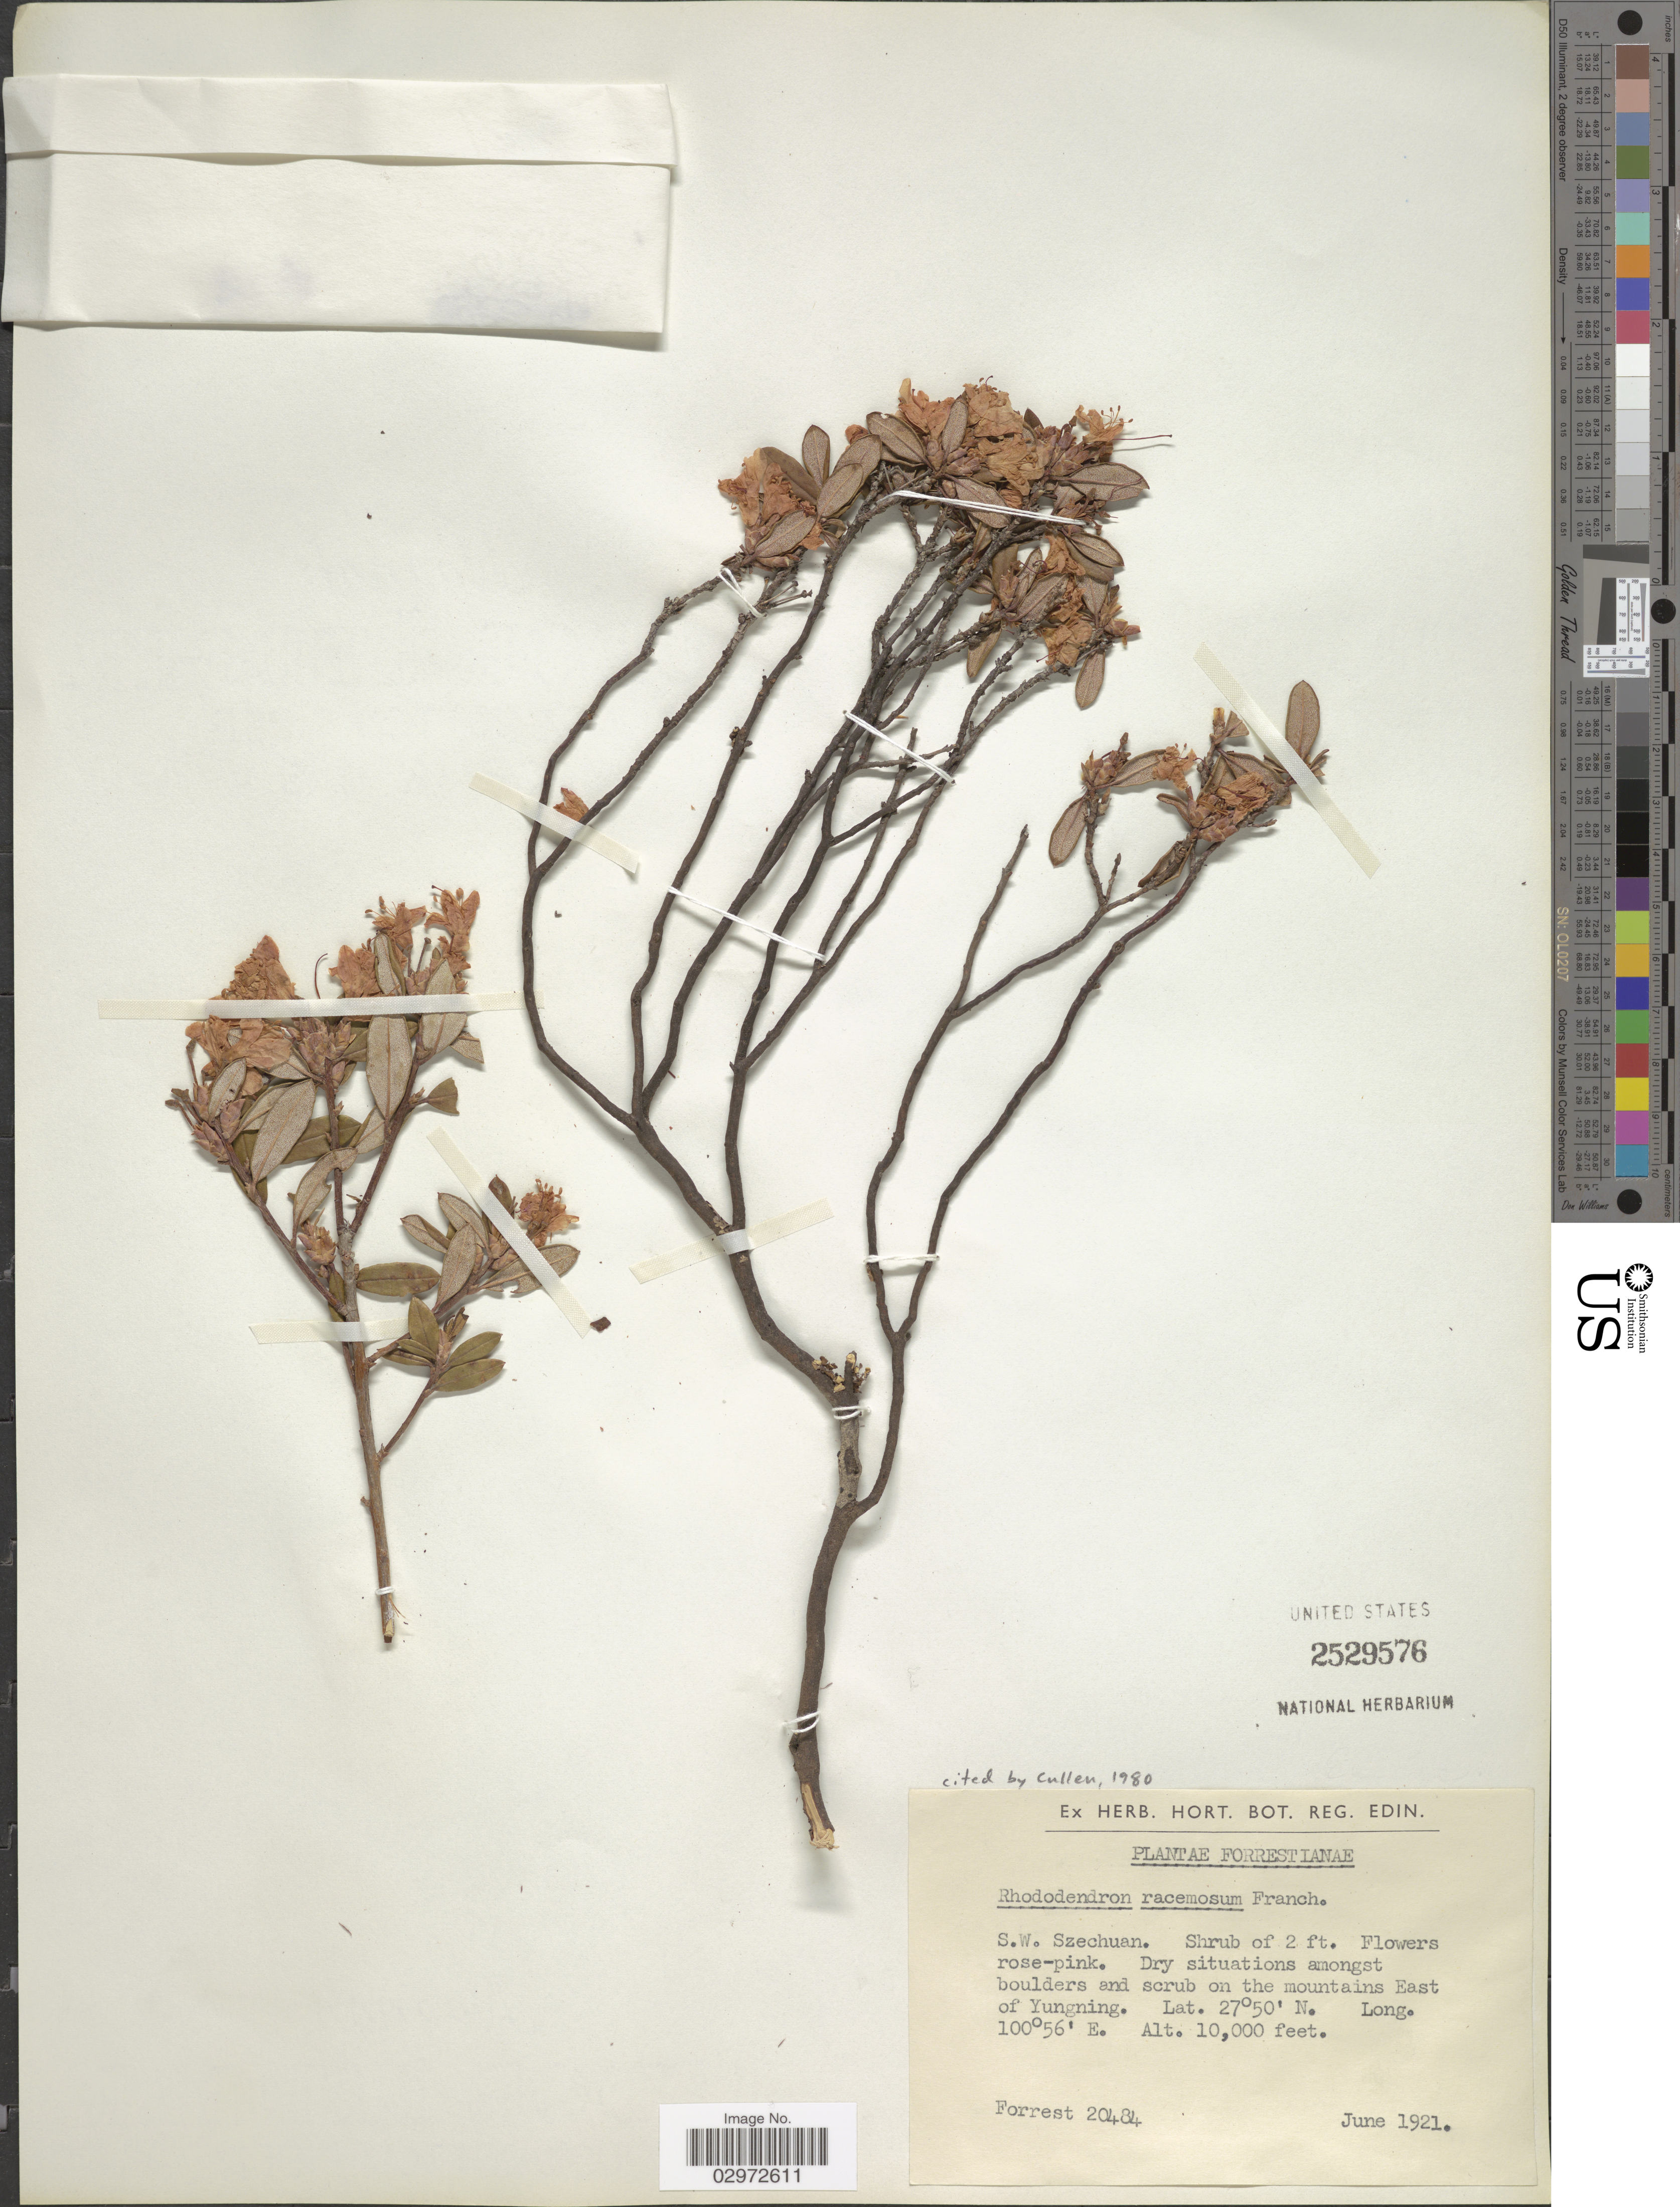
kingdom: Plantae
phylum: Tracheophyta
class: Magnoliopsida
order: Ericales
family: Ericaceae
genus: Rhododendron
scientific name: Rhododendron racemosum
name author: Franch.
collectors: -. Forrest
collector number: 20484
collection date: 1921-06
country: China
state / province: Sichuan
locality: Dry situations amongst boulders and scrub on the mountains East of Yungning.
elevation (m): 3048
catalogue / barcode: US 2529576